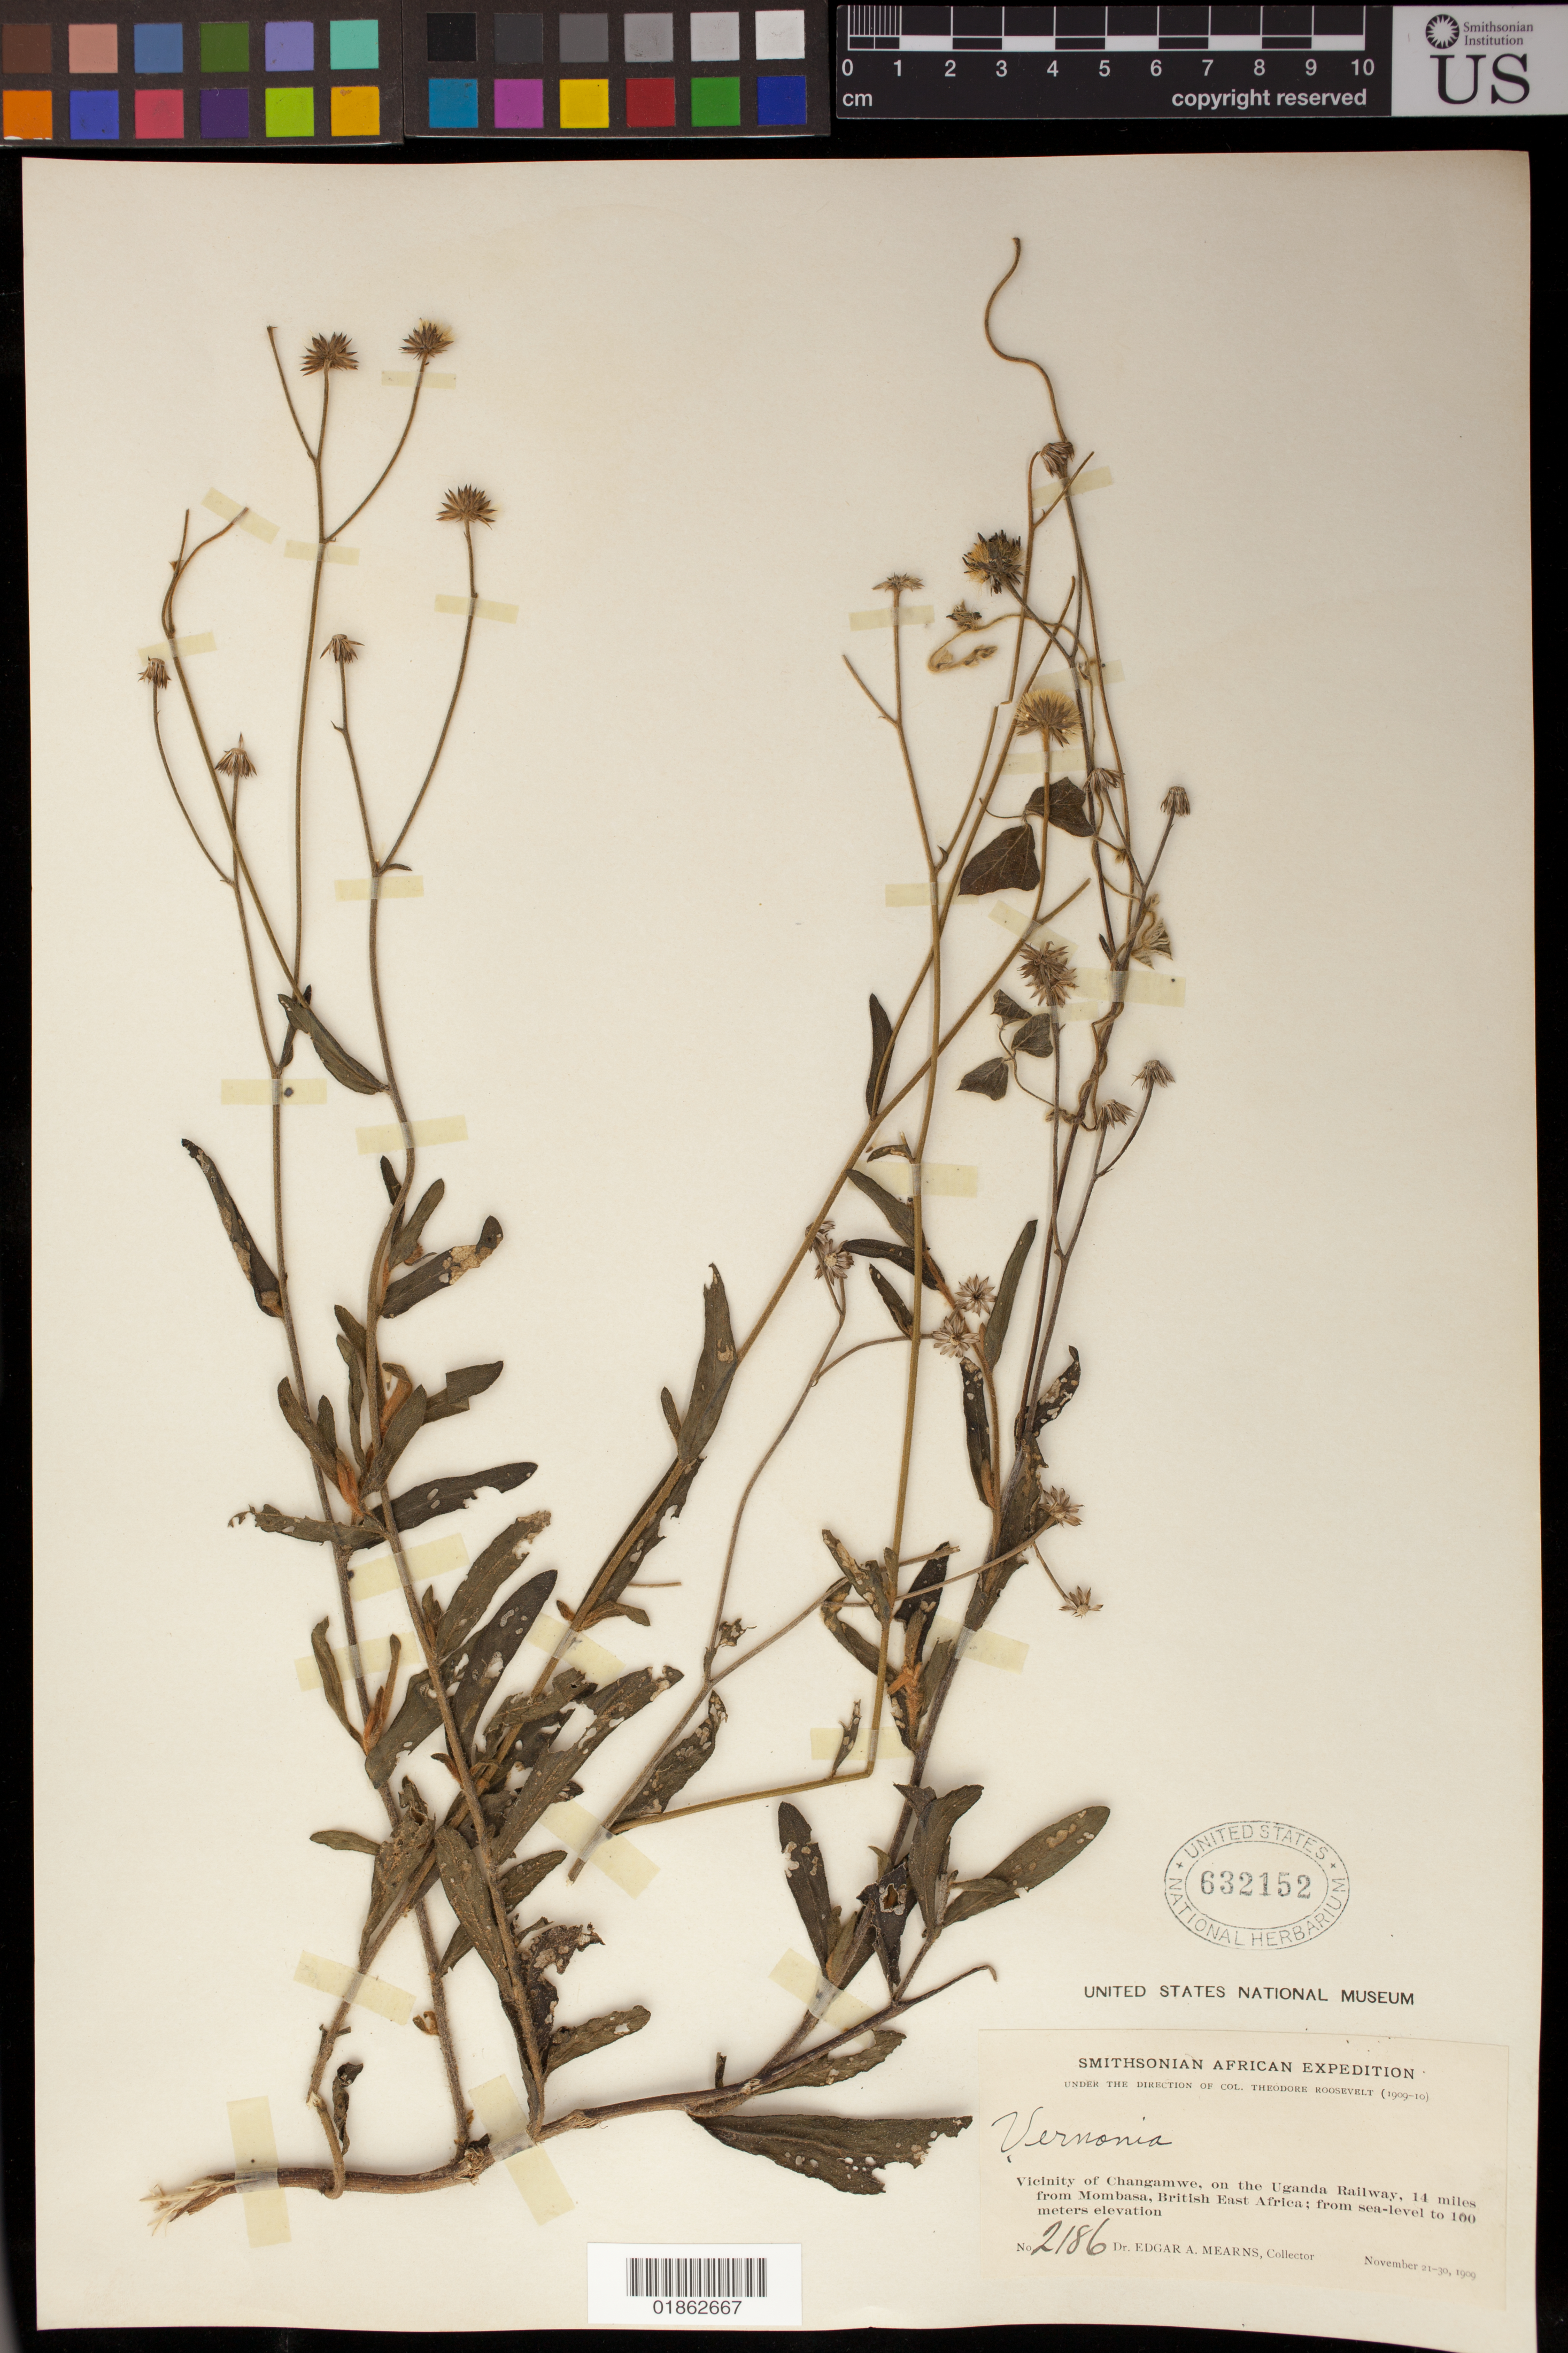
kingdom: Plantae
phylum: Tracheophyta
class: Magnoliopsida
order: Asterales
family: Asteraceae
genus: Vernonia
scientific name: Vernonia sp.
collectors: E. A. Mearns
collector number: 2186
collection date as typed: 1909-11-21/1909-11-30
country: Kenya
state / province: Mombasa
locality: Vicinity of Changamwe, on the Ugandan Railway, 14 miles from Mombasa, British East Africa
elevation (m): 0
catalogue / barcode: US 632152